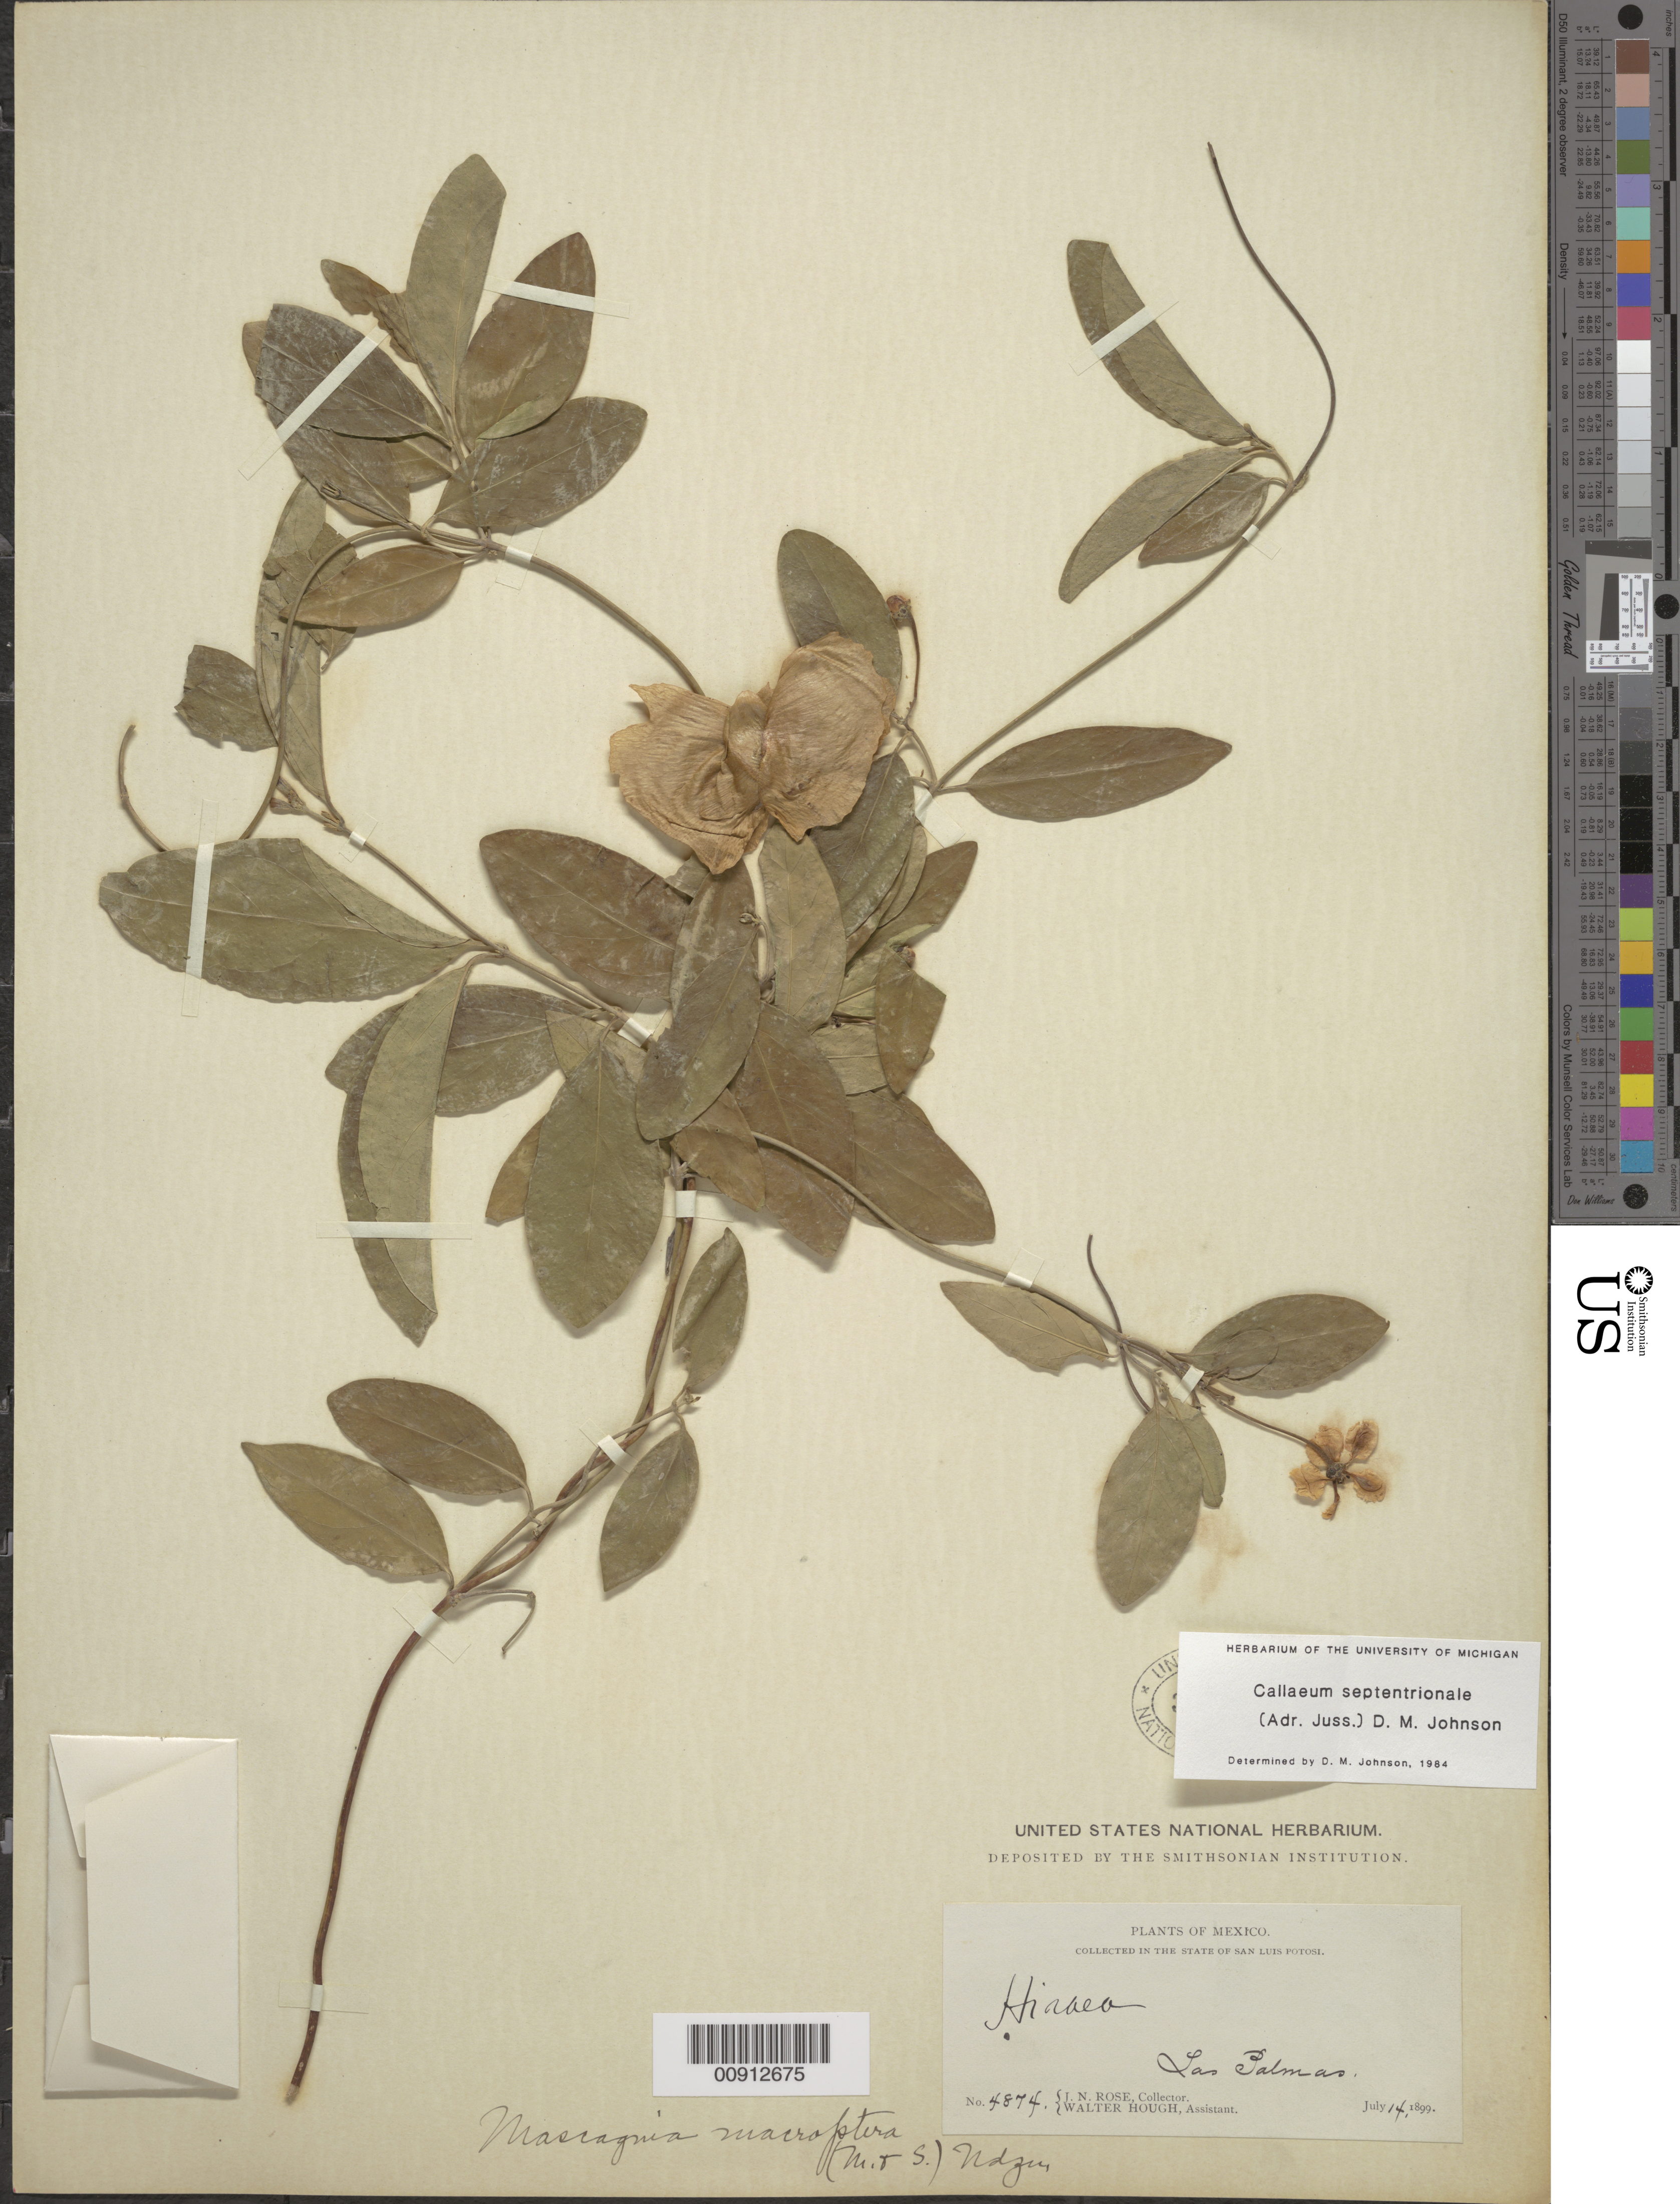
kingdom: Plantae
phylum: Tracheophyta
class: Magnoliopsida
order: Malpighiales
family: Malpighiaceae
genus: Callaeum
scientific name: Callaeum septentrionale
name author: (A. Juss.) D.M. Johnson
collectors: J. N. Rose & W. Hough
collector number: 4874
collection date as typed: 14 Jul 1899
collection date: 1899-07-14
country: Mexico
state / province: San Luis Potosí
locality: Las Palmas, State of San Luis Potosí.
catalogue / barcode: US 346882